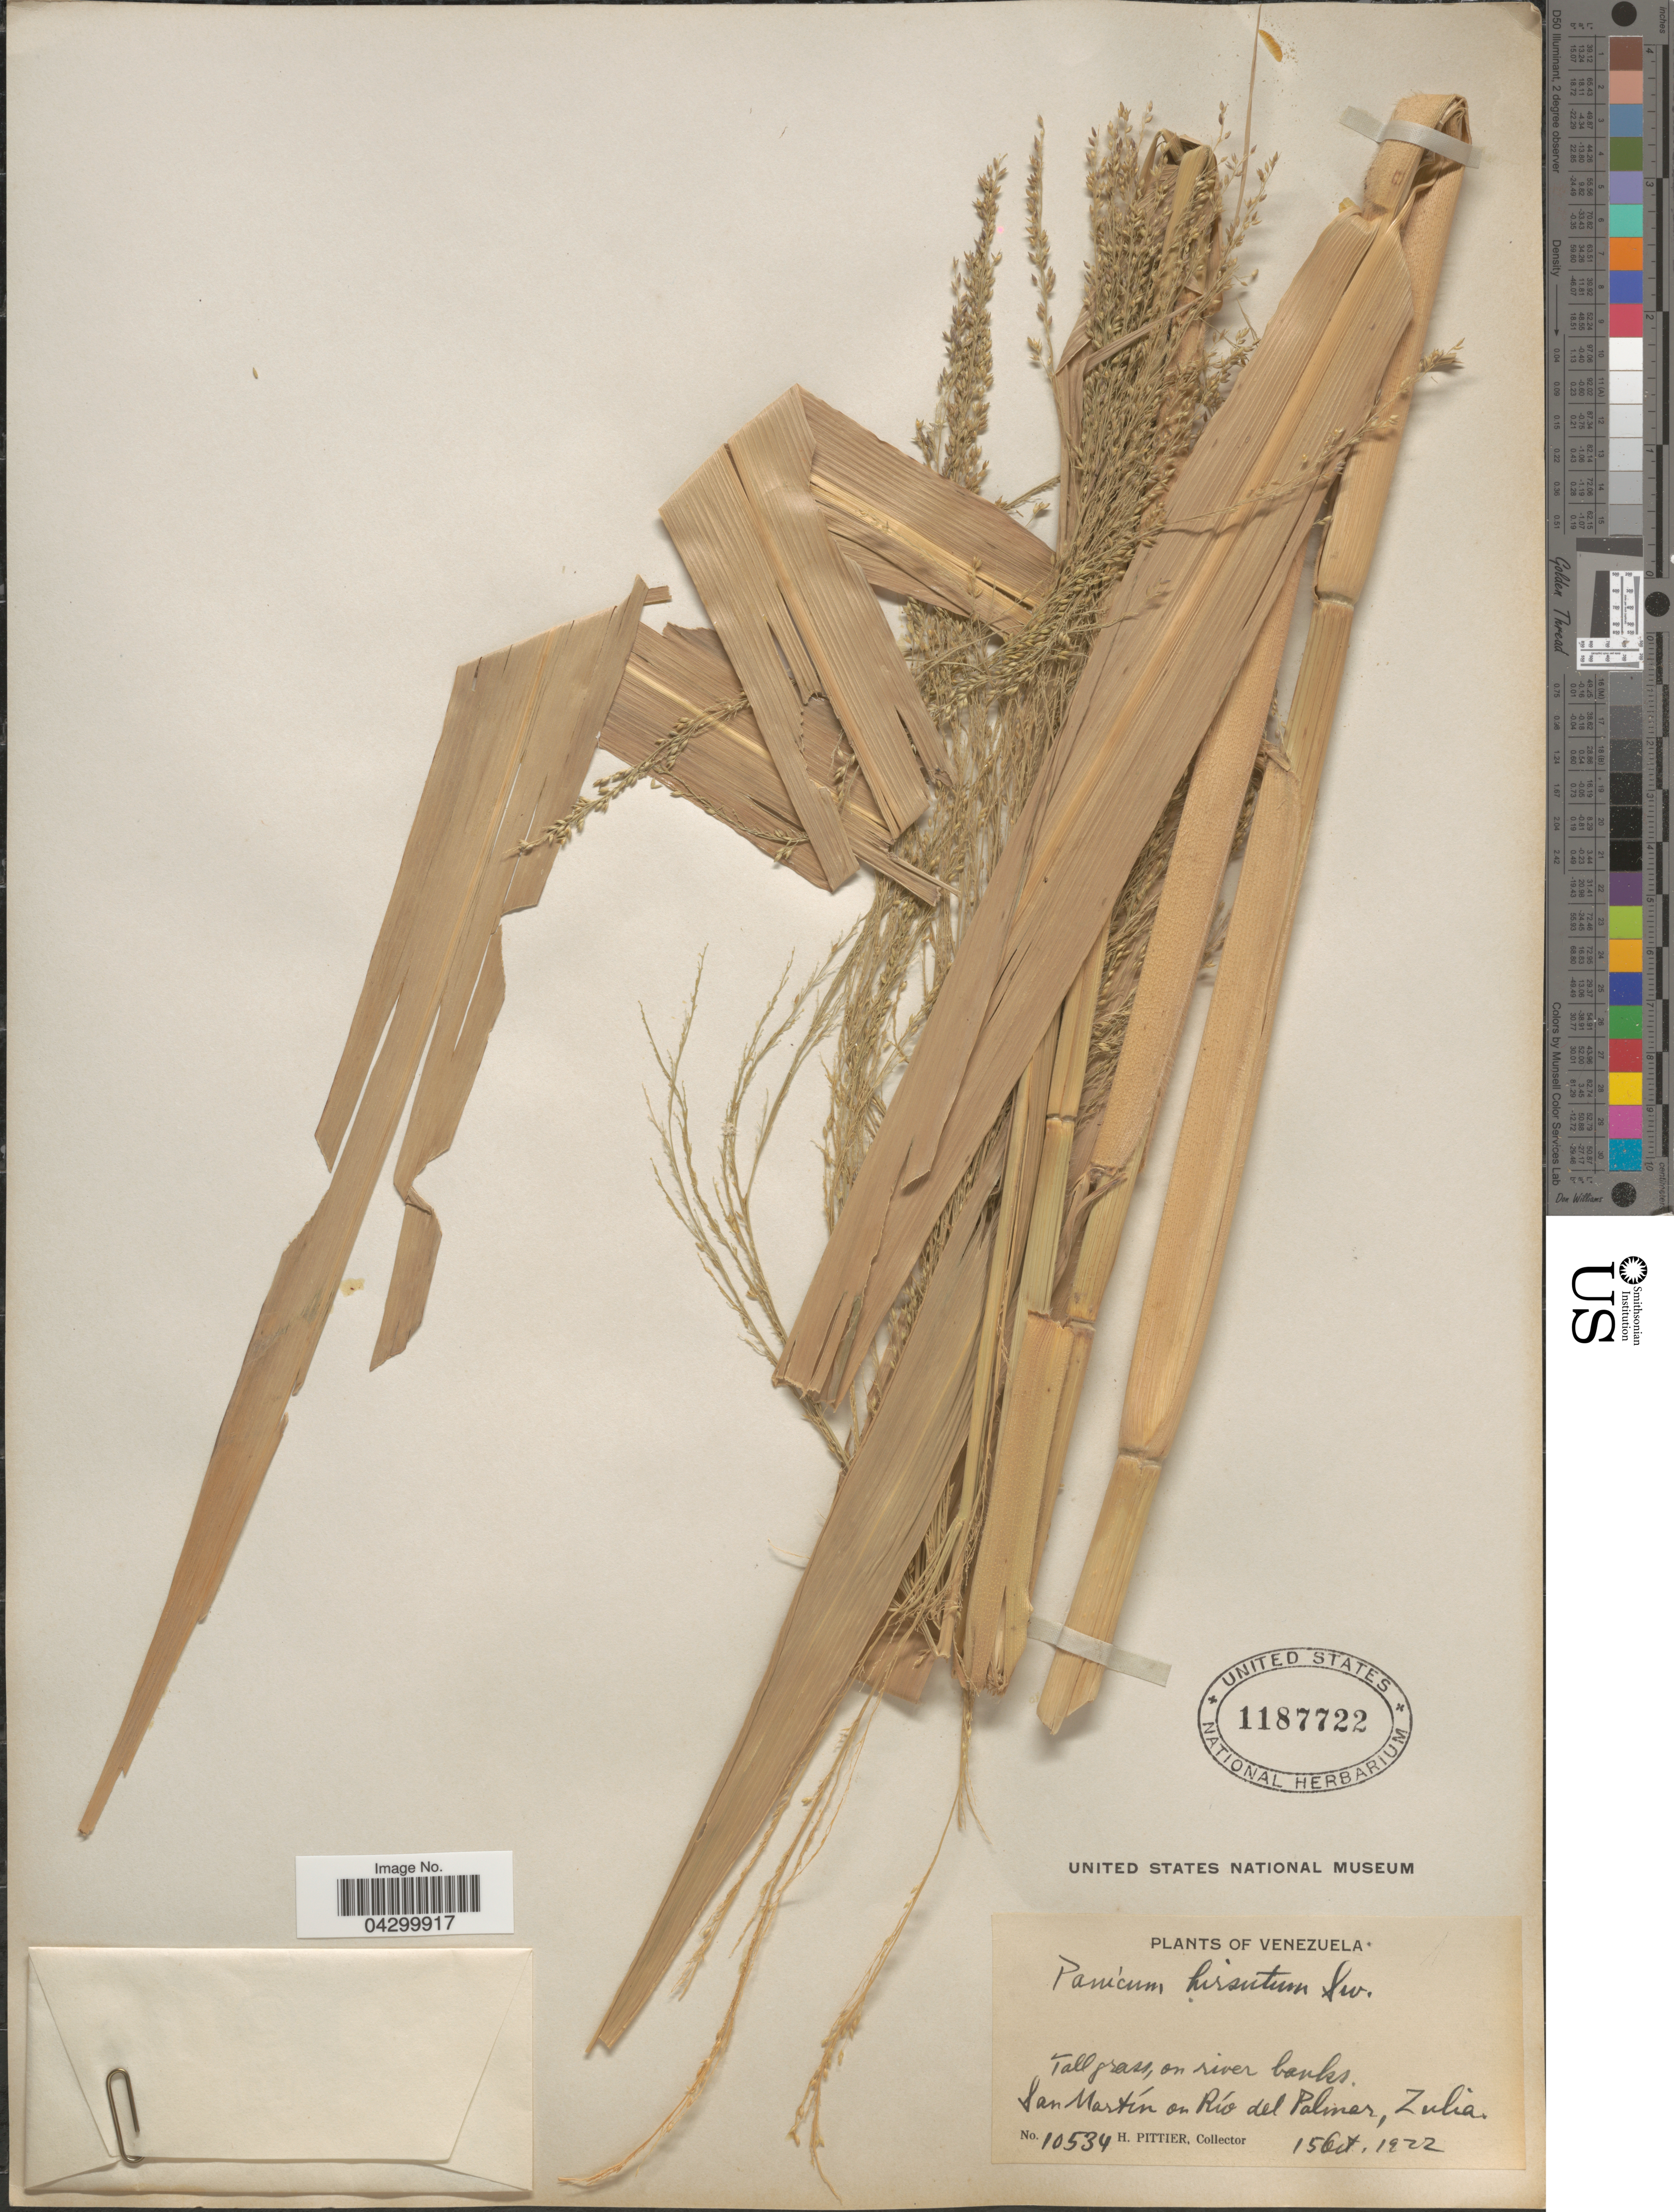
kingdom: Plantae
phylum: Tracheophyta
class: Liliopsida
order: Poales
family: Poaceae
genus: Panicum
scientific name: Panicum hirsutum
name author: Sw.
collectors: H. F. Pittier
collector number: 10534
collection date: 1922-10-15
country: Venezuela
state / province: Zulia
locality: Tall grass, on river banks. San Martín on Río del Palmer, Zulia.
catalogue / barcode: US 1187722